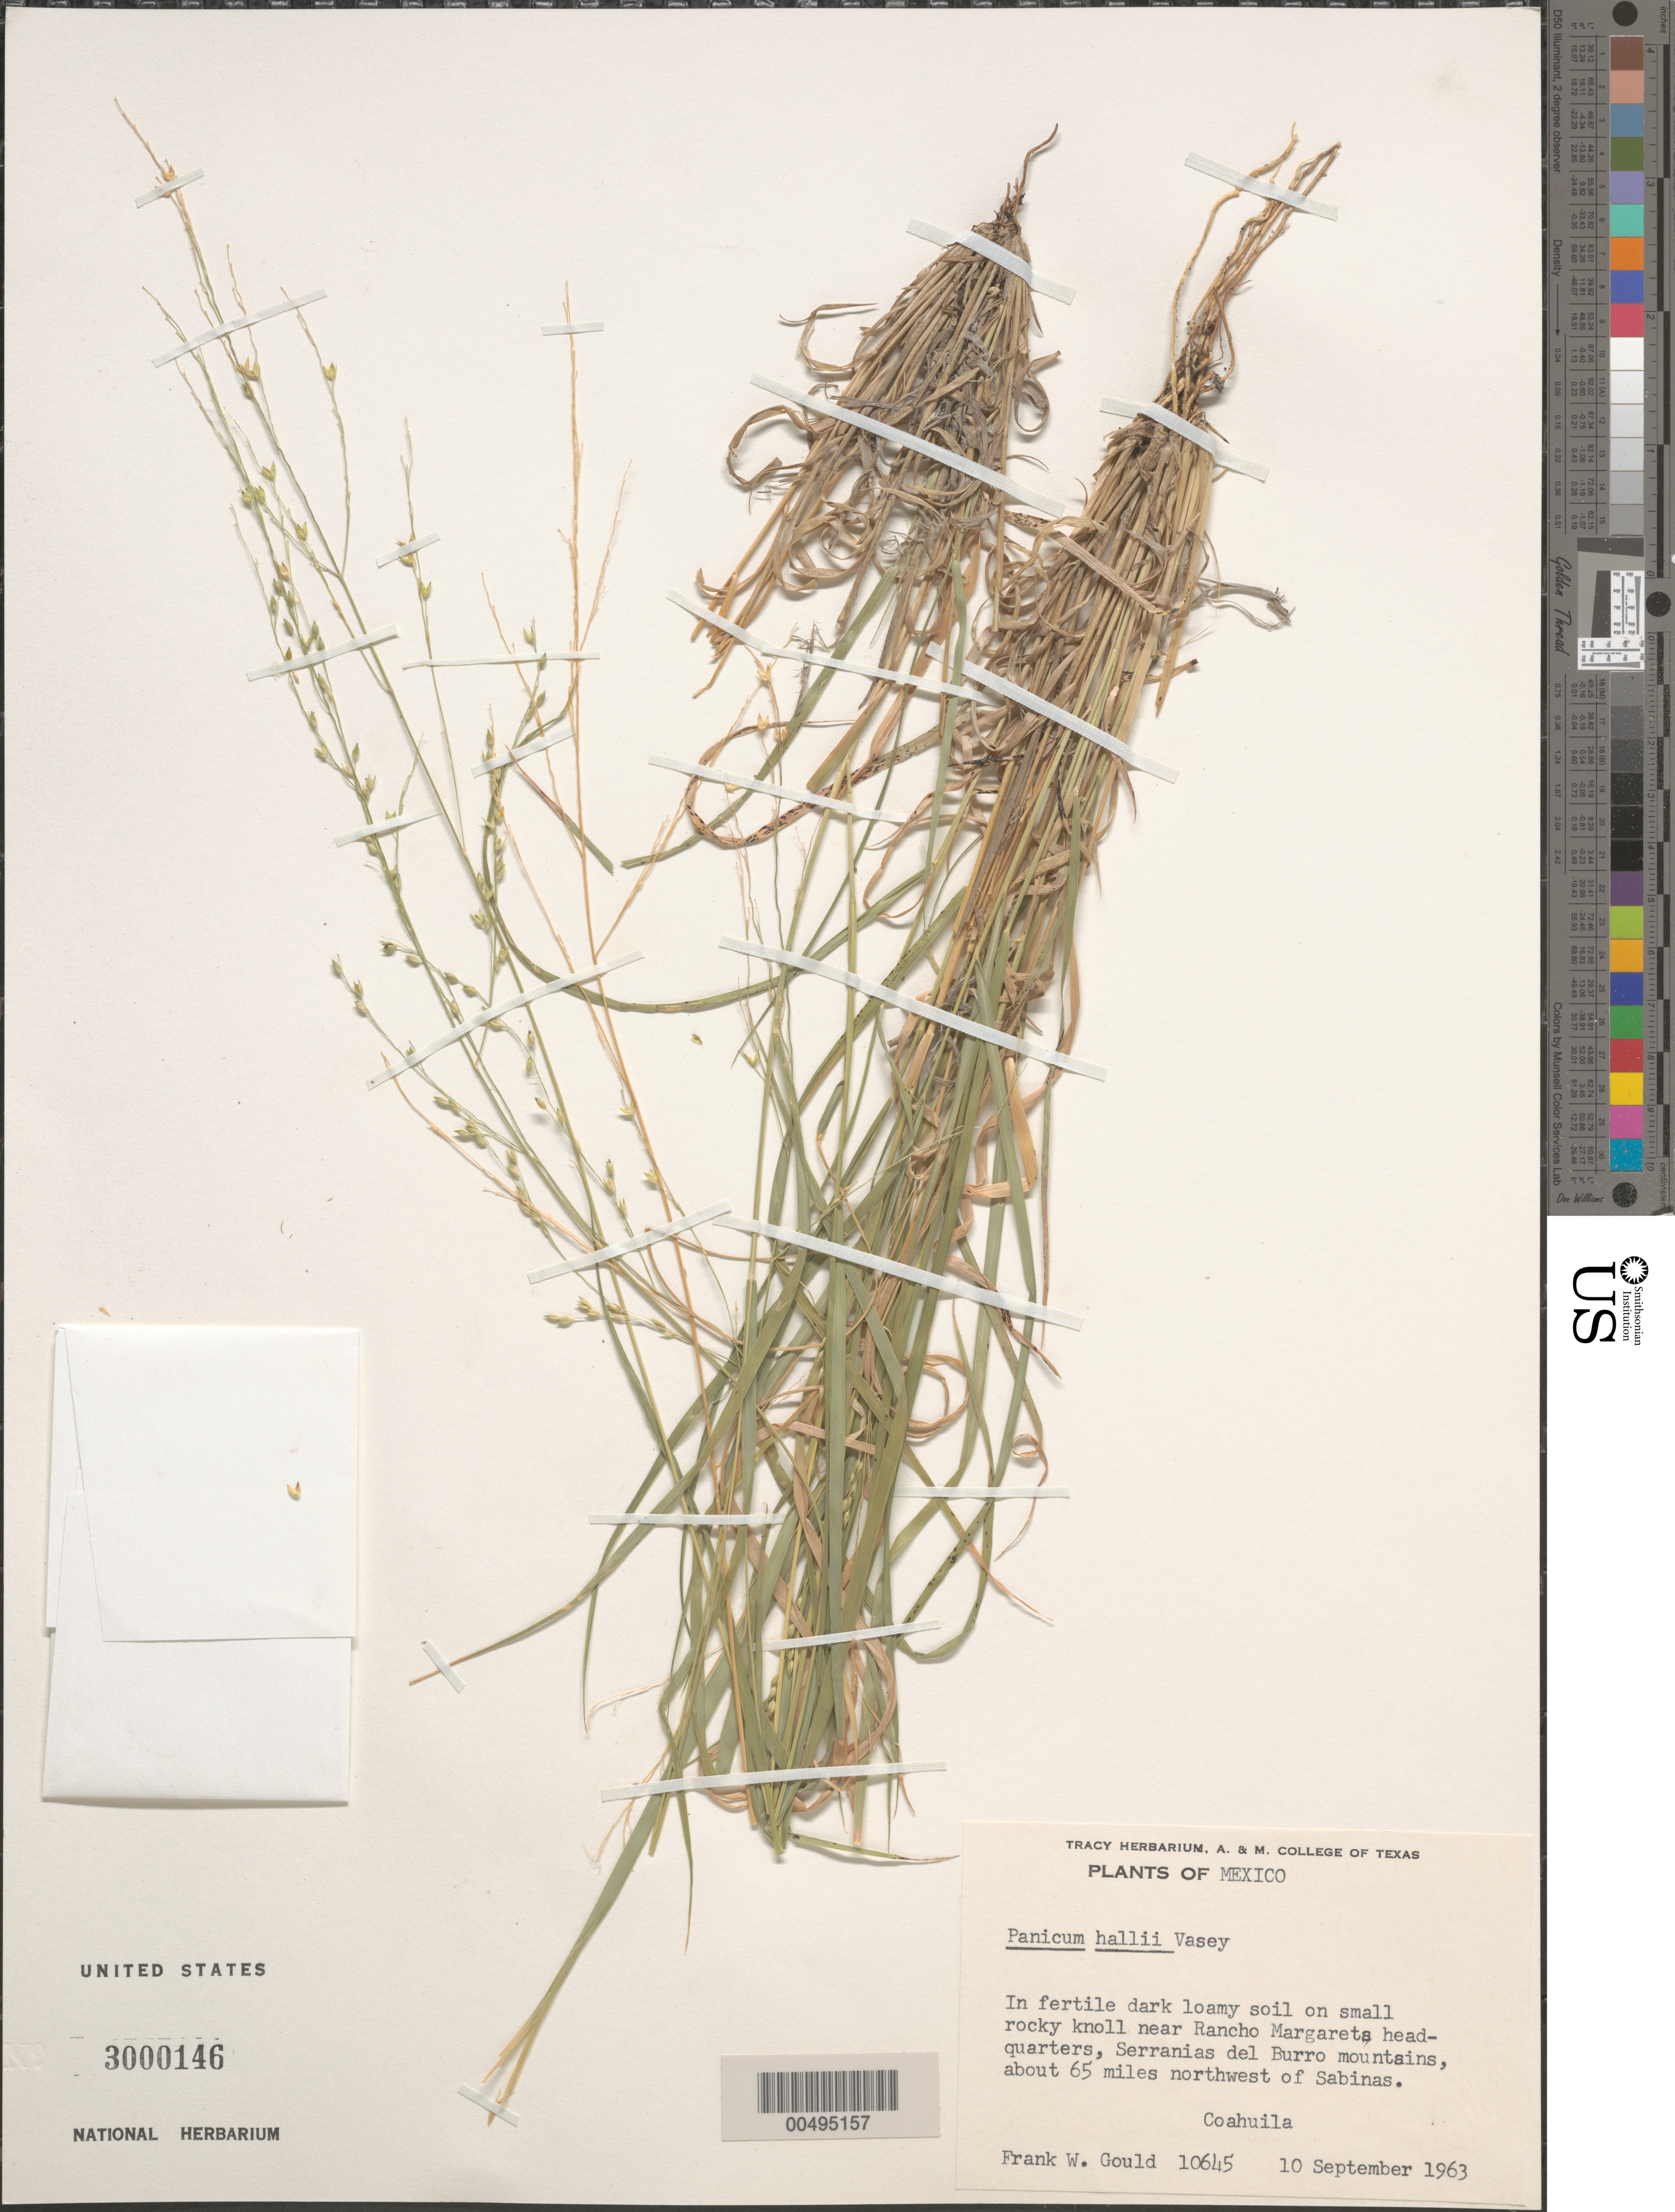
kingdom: Plantae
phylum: Tracheophyta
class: Liliopsida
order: Poales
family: Poaceae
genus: Panicum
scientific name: Panicum hallii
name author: Vasey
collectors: F. W. Gould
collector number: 10645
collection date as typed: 10 Sep 1963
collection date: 1963-09-10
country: Mexico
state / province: Coahuila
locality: Near Rancho Margarets headquarters, Serranias del Burro mts, about 65 mi NW of Sabinas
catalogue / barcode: US 3000146